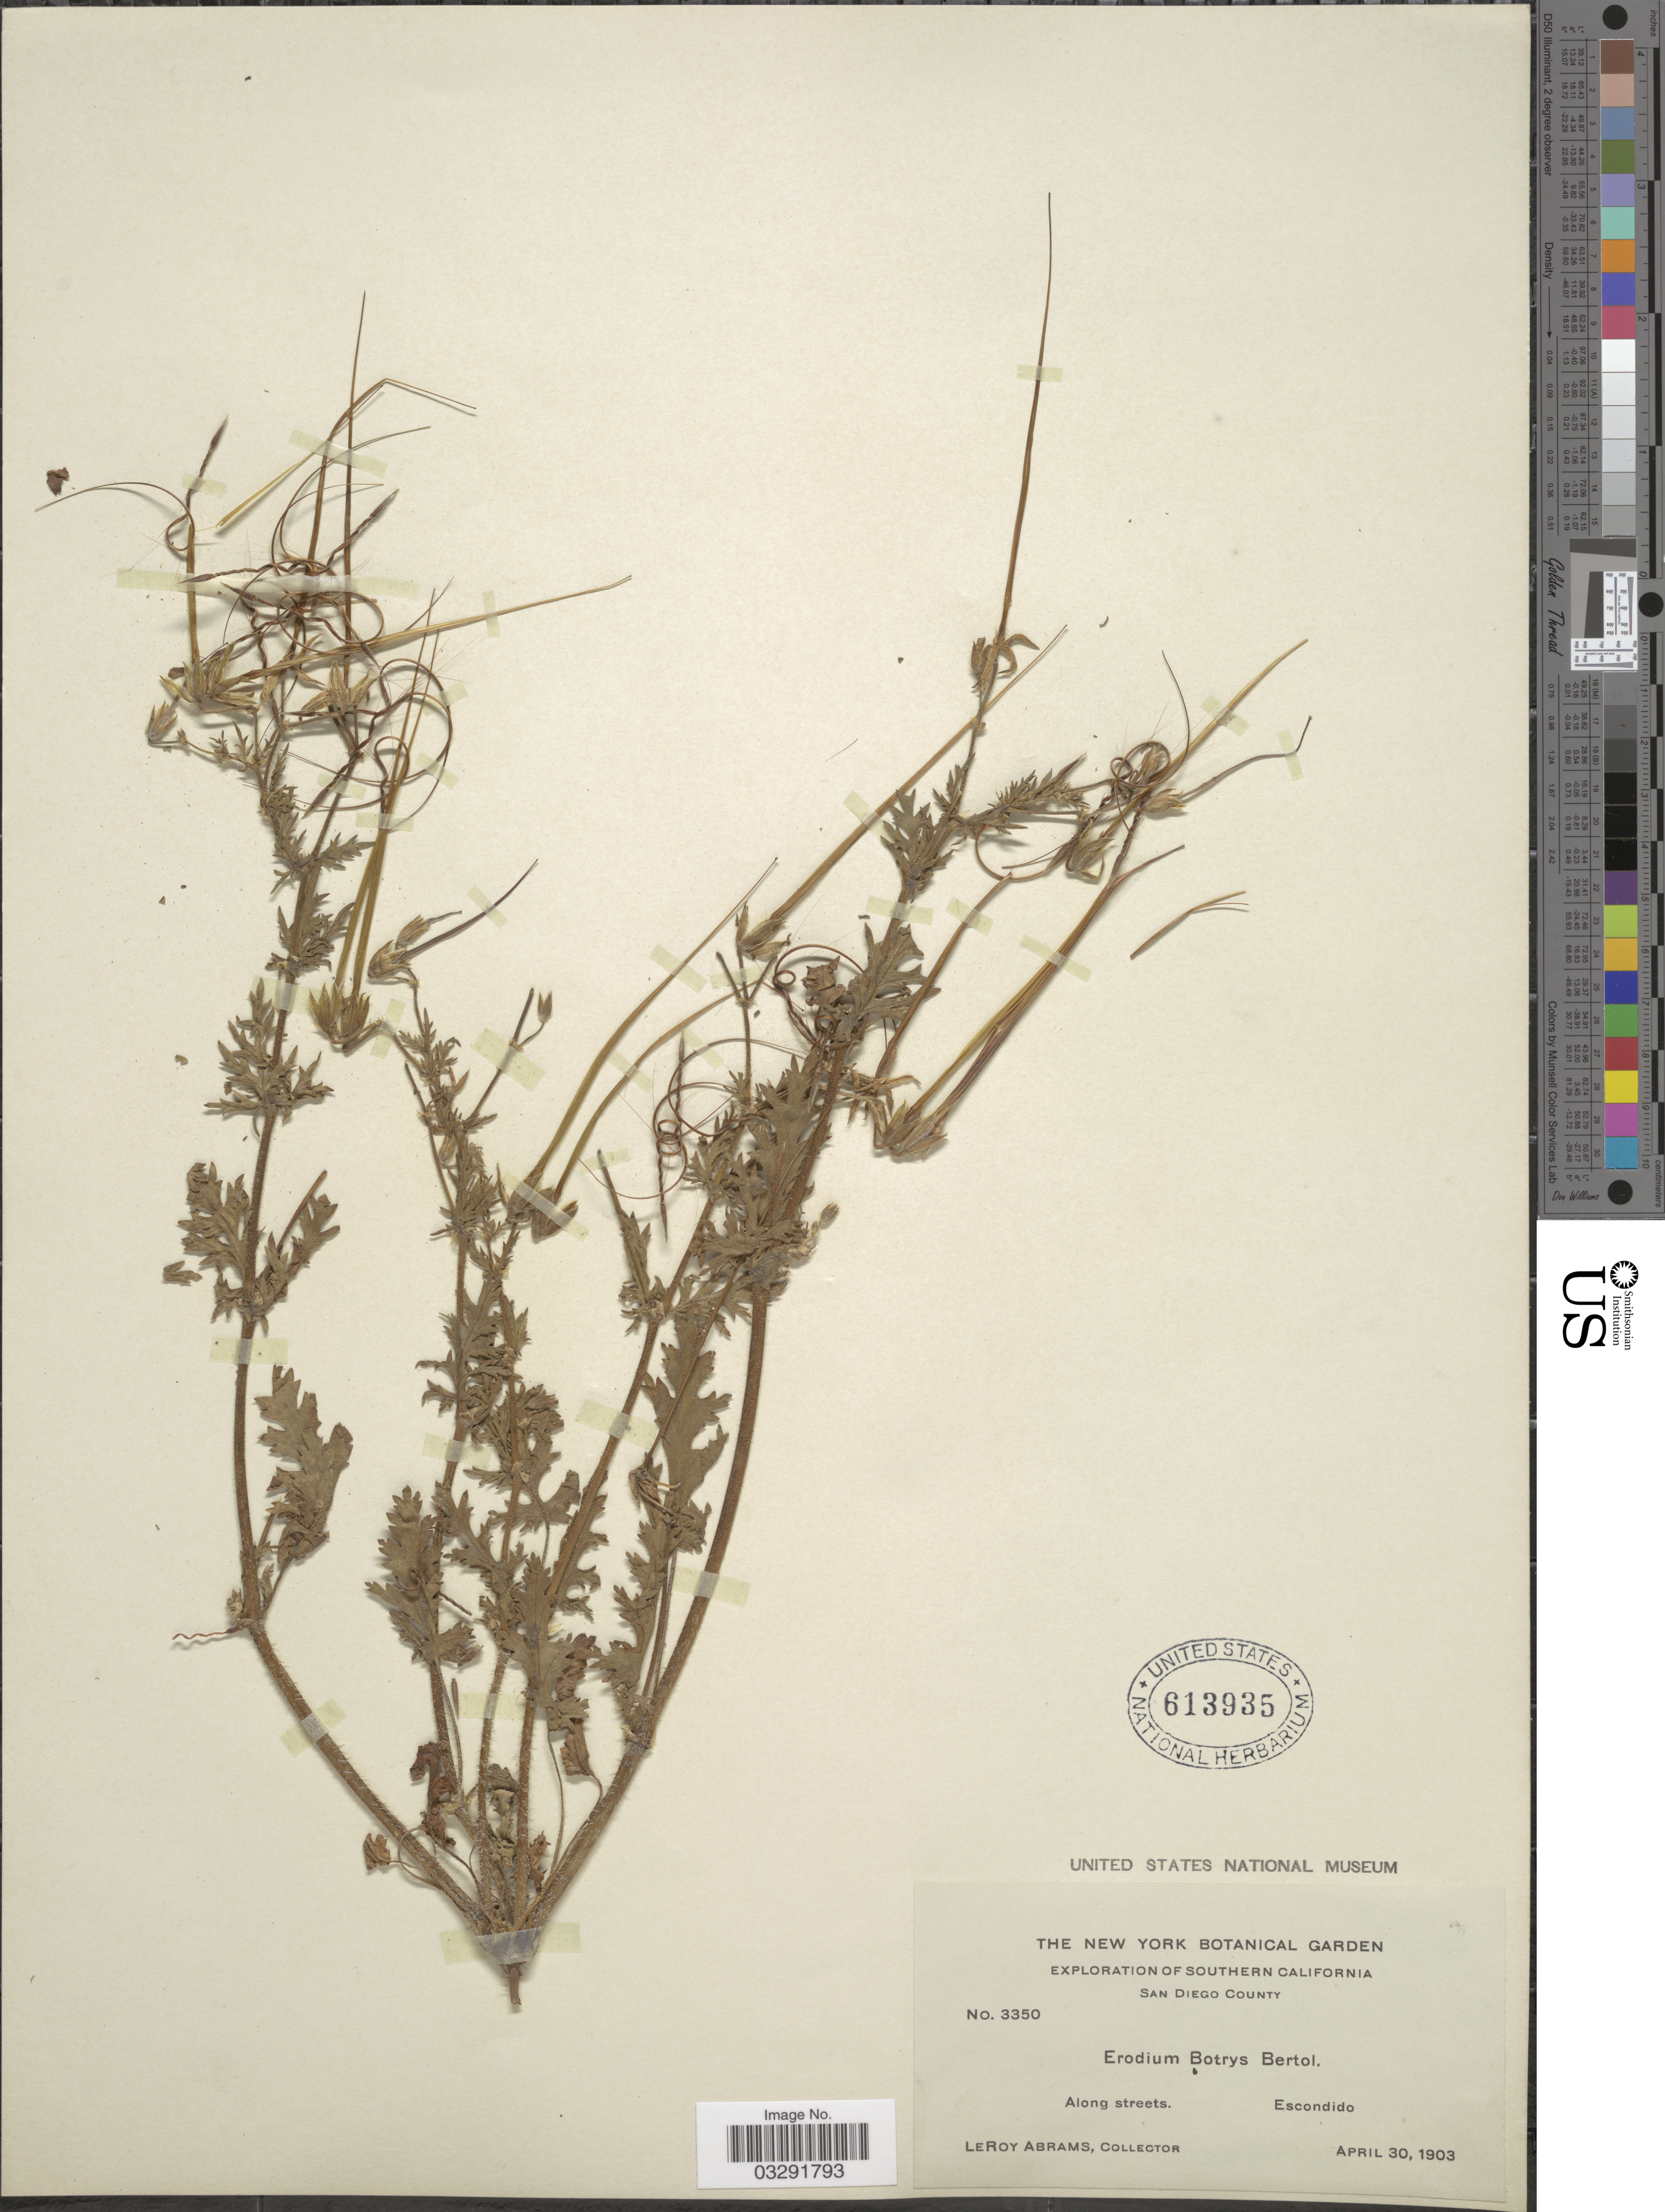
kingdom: Plantae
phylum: Tracheophyta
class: Magnoliopsida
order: Geraniales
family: Geraniaceae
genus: Erodium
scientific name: Erodium botrys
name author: (Cav.) Bertol.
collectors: L. Abrams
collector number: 3350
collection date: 1903-04-30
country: United States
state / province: California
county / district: San Diego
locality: Southern California. San Diego County. Along streets. Escondido.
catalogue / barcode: US 613935